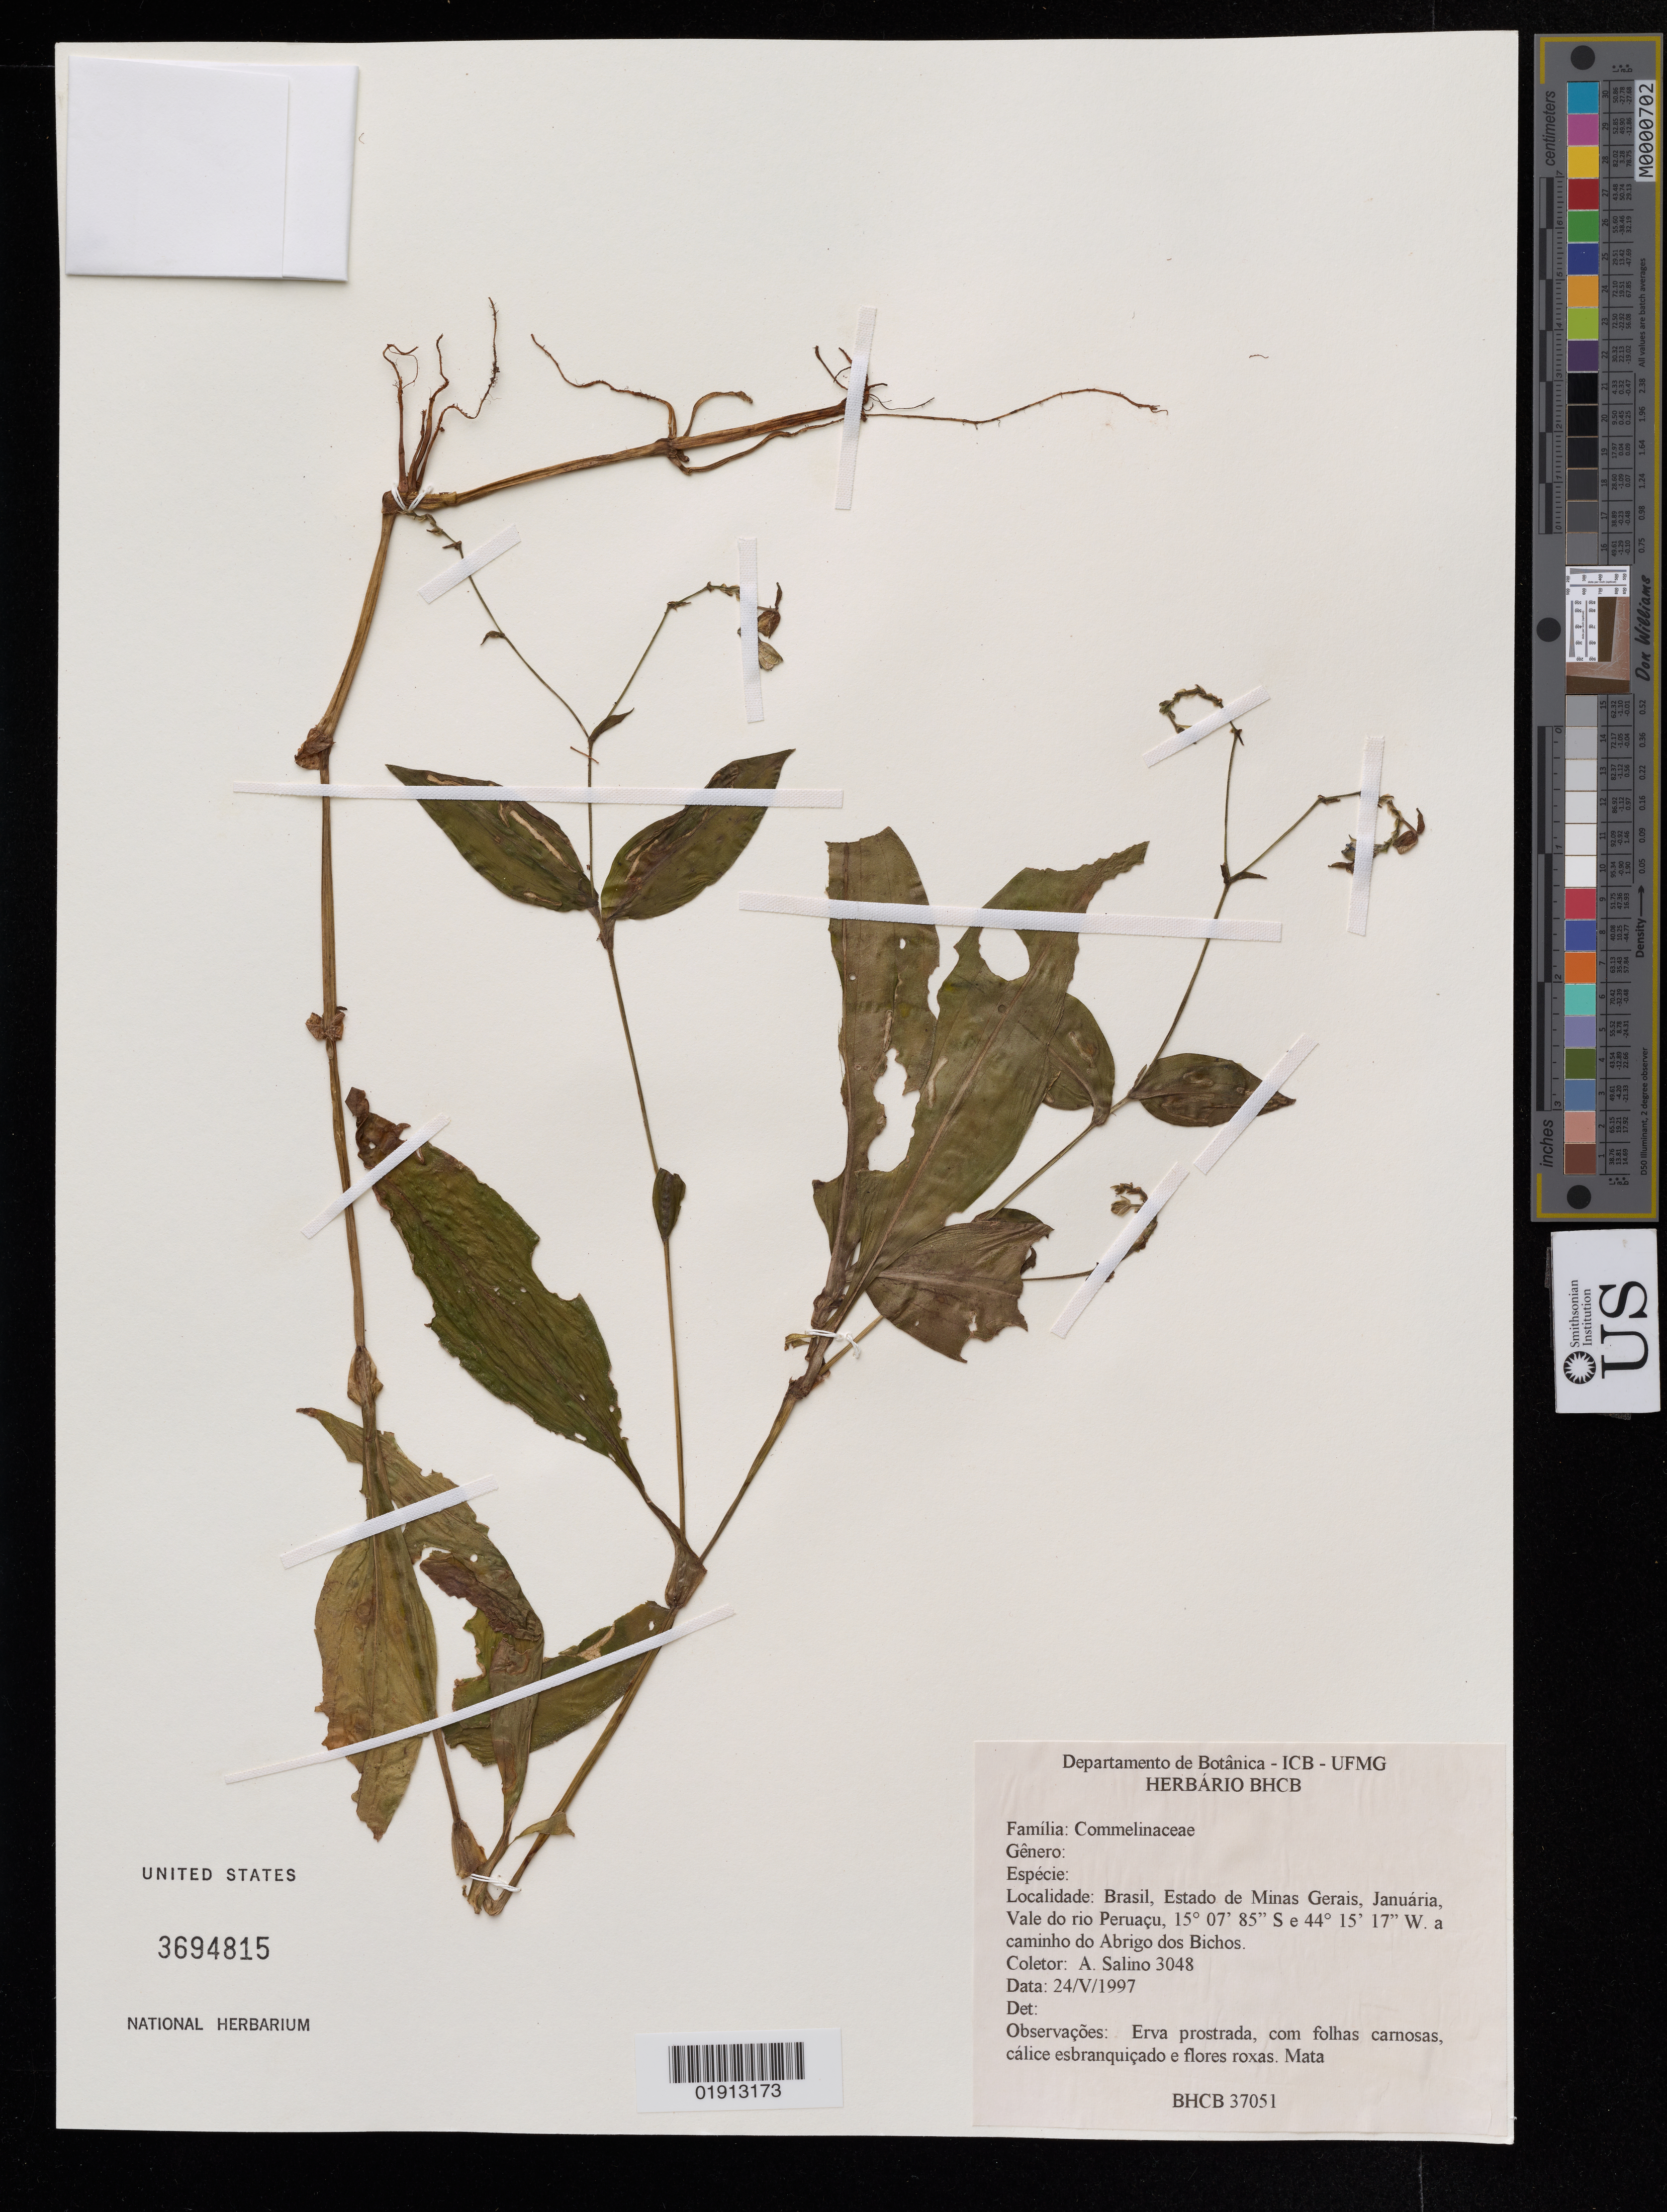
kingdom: Plantae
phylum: Tracheophyta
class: Liliopsida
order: Commelinales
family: Commelinaceae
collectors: A. Salino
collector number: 3048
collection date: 1997-05-24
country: Brazil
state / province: Minas Gerais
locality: Januária, Vale do rio Peruaçu, a caminho do Abrigo dos Bichos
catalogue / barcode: US 3694815